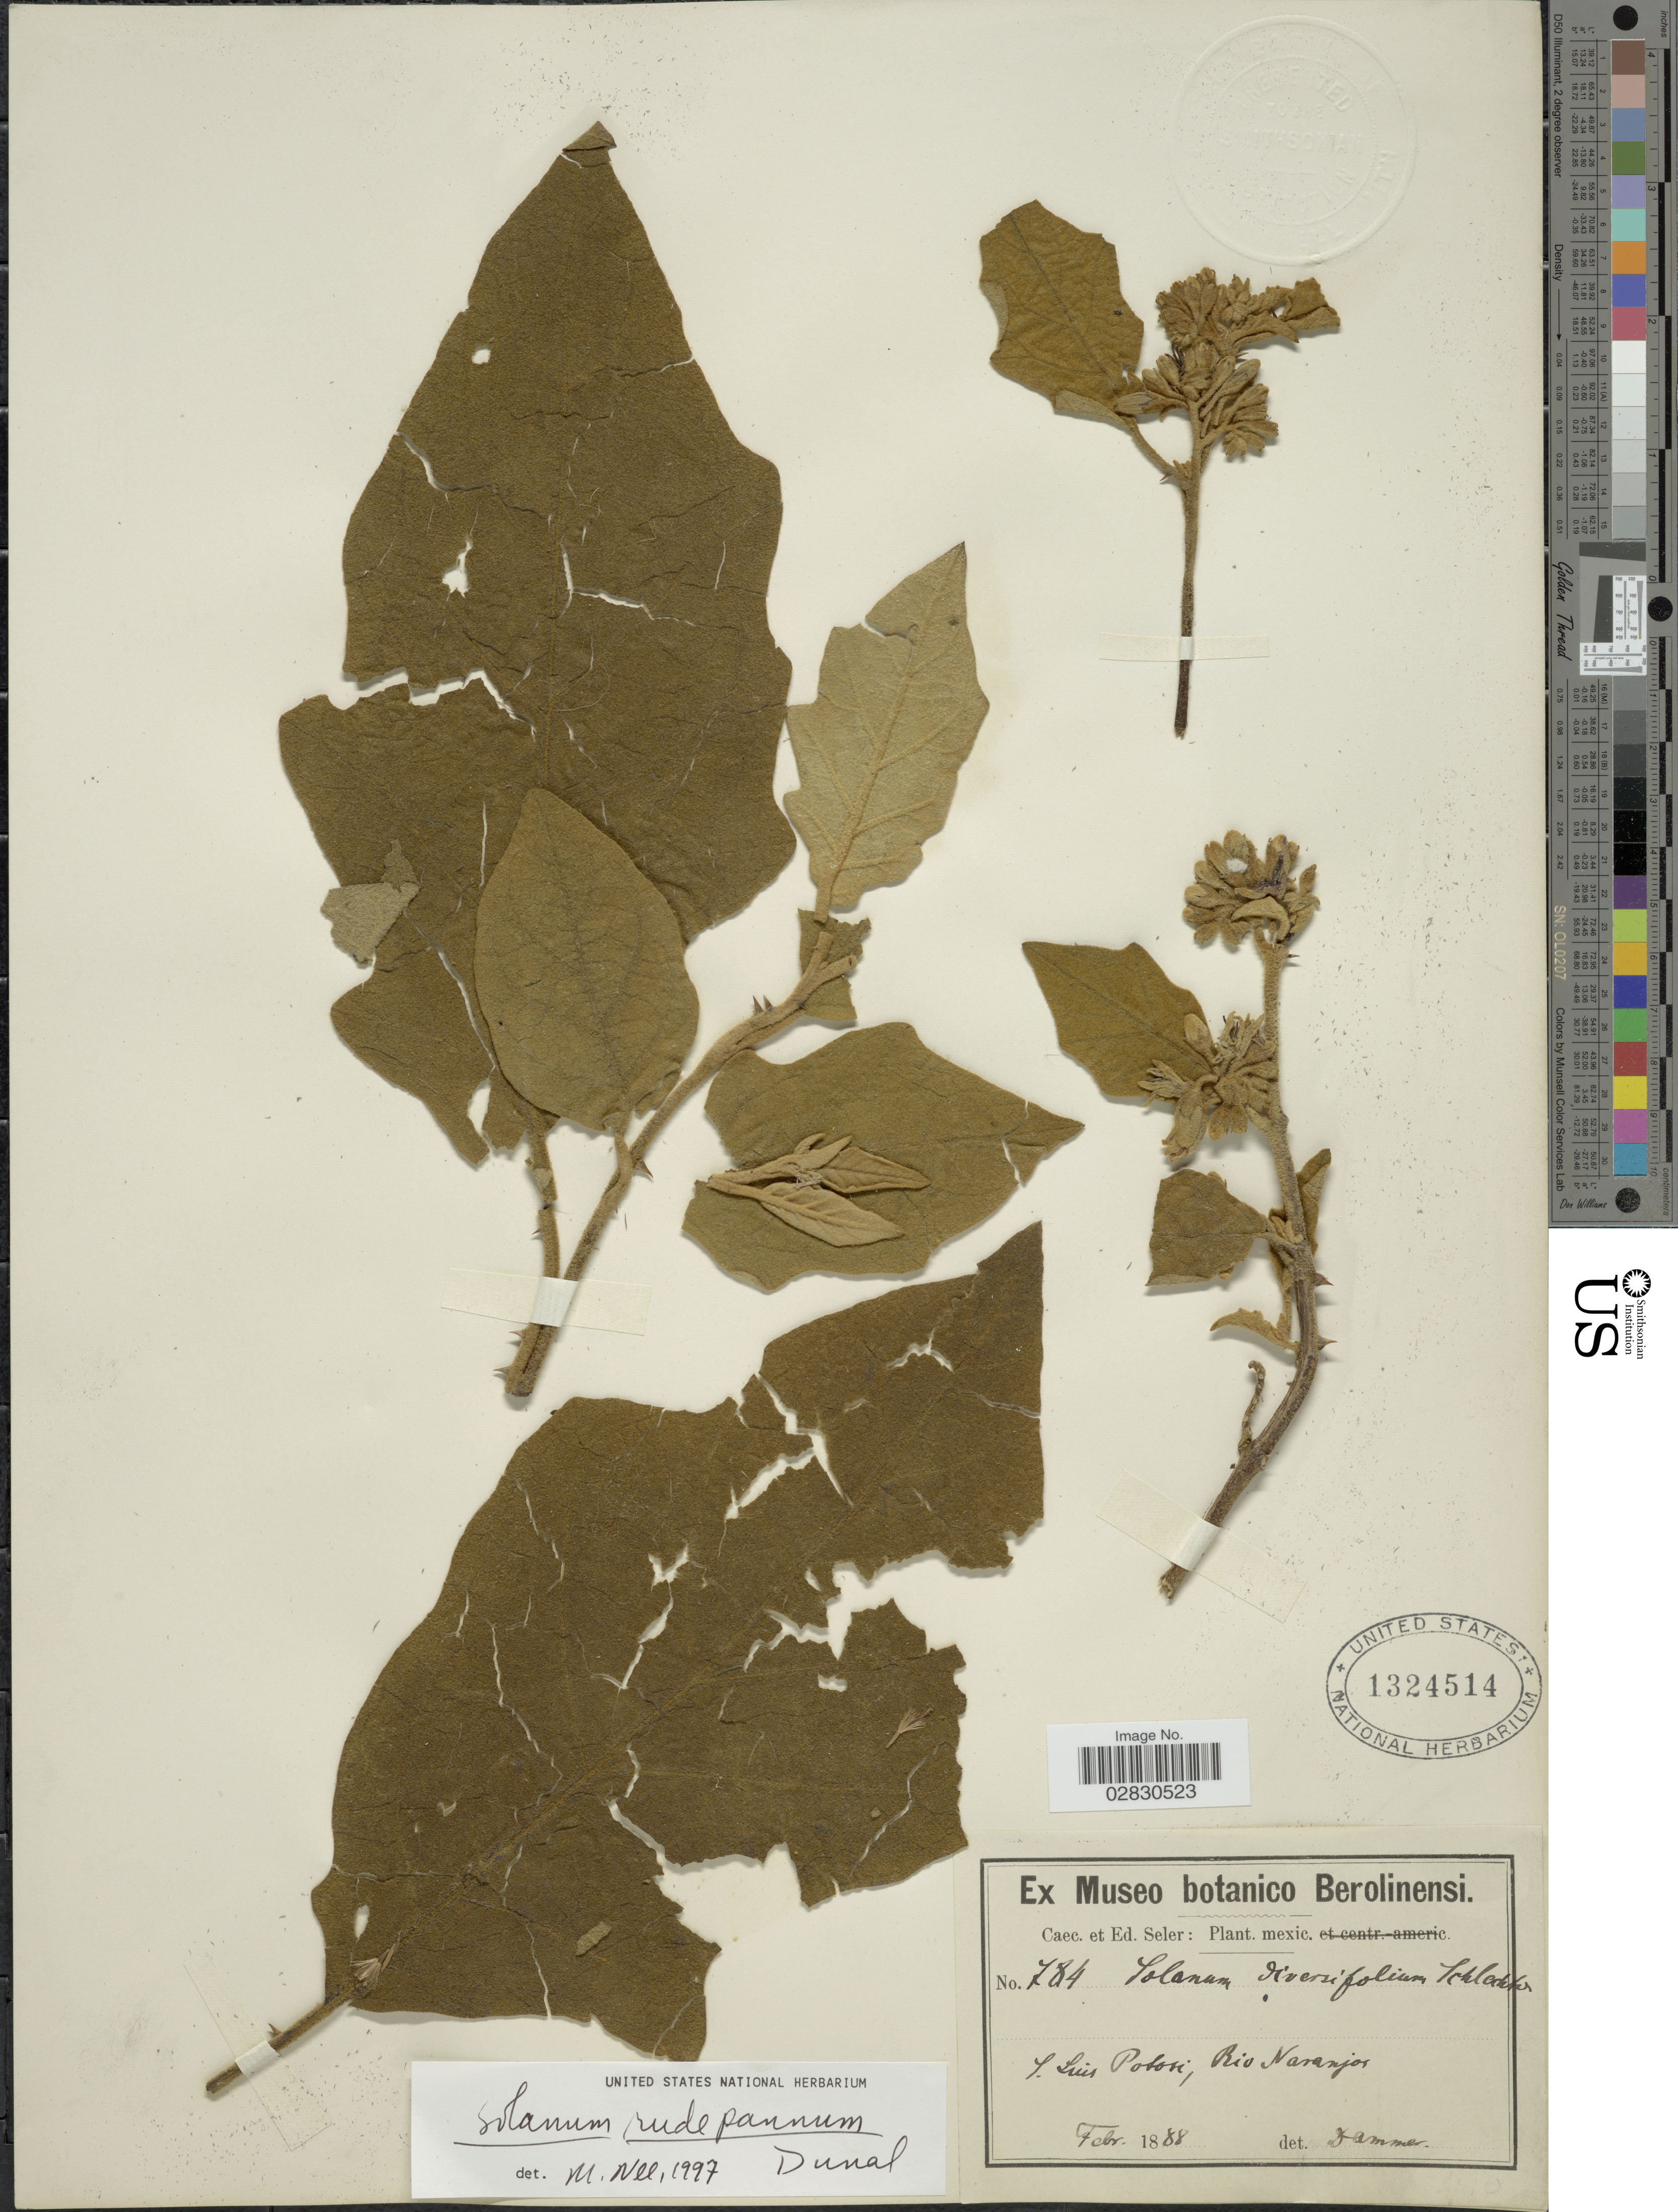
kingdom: Plantae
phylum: Tracheophyta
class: Magnoliopsida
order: Solanales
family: Solanaceae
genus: Solanum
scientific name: Solanum rudepannum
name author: Dunal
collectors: ex Caec. et Ed Seler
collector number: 784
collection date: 1888-02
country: Mexico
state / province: San Luis Potosí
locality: Rio Naranjos.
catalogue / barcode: US 1324514